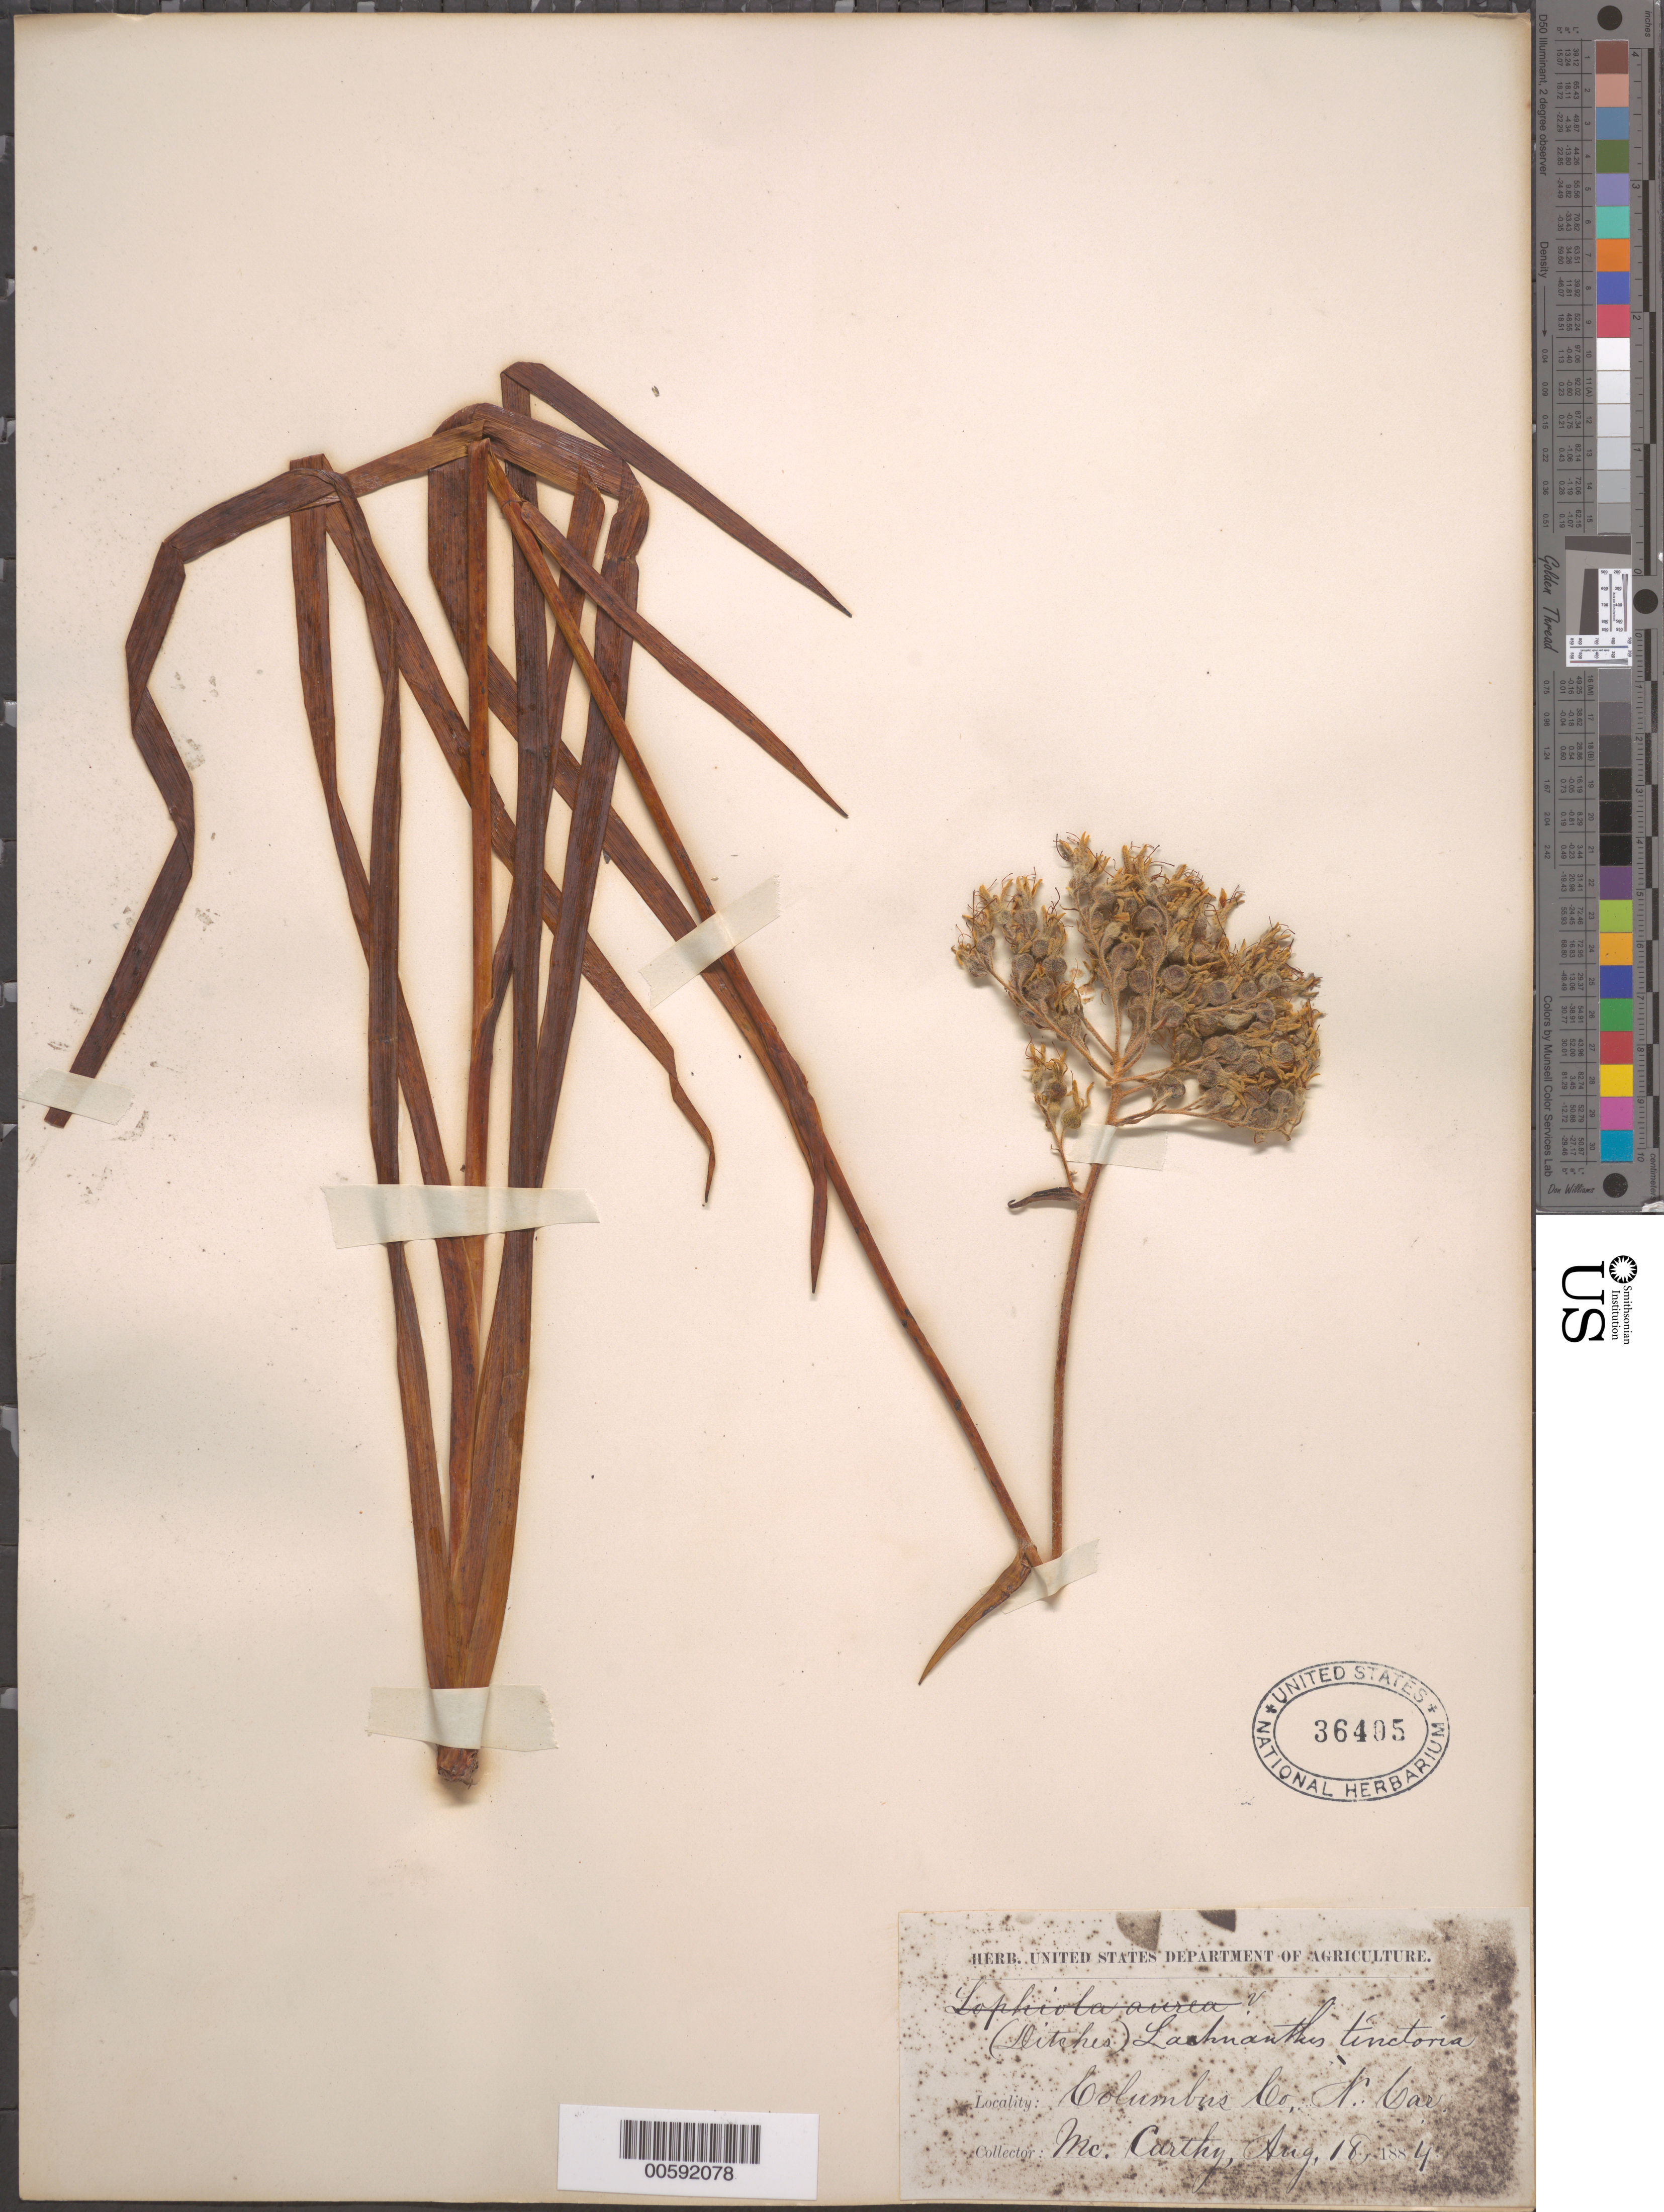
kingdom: Plantae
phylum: Tracheophyta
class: Liliopsida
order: Commelinales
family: Haemodoraceae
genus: Lachnanthes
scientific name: Lachnanthes tinctoria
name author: (Walter ex J.F. Gmel.) Elliott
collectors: G. McCarthy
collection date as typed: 18 Aug 1884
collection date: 1884-08-18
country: United States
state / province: North Carolina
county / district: Columbus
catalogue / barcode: US 36405